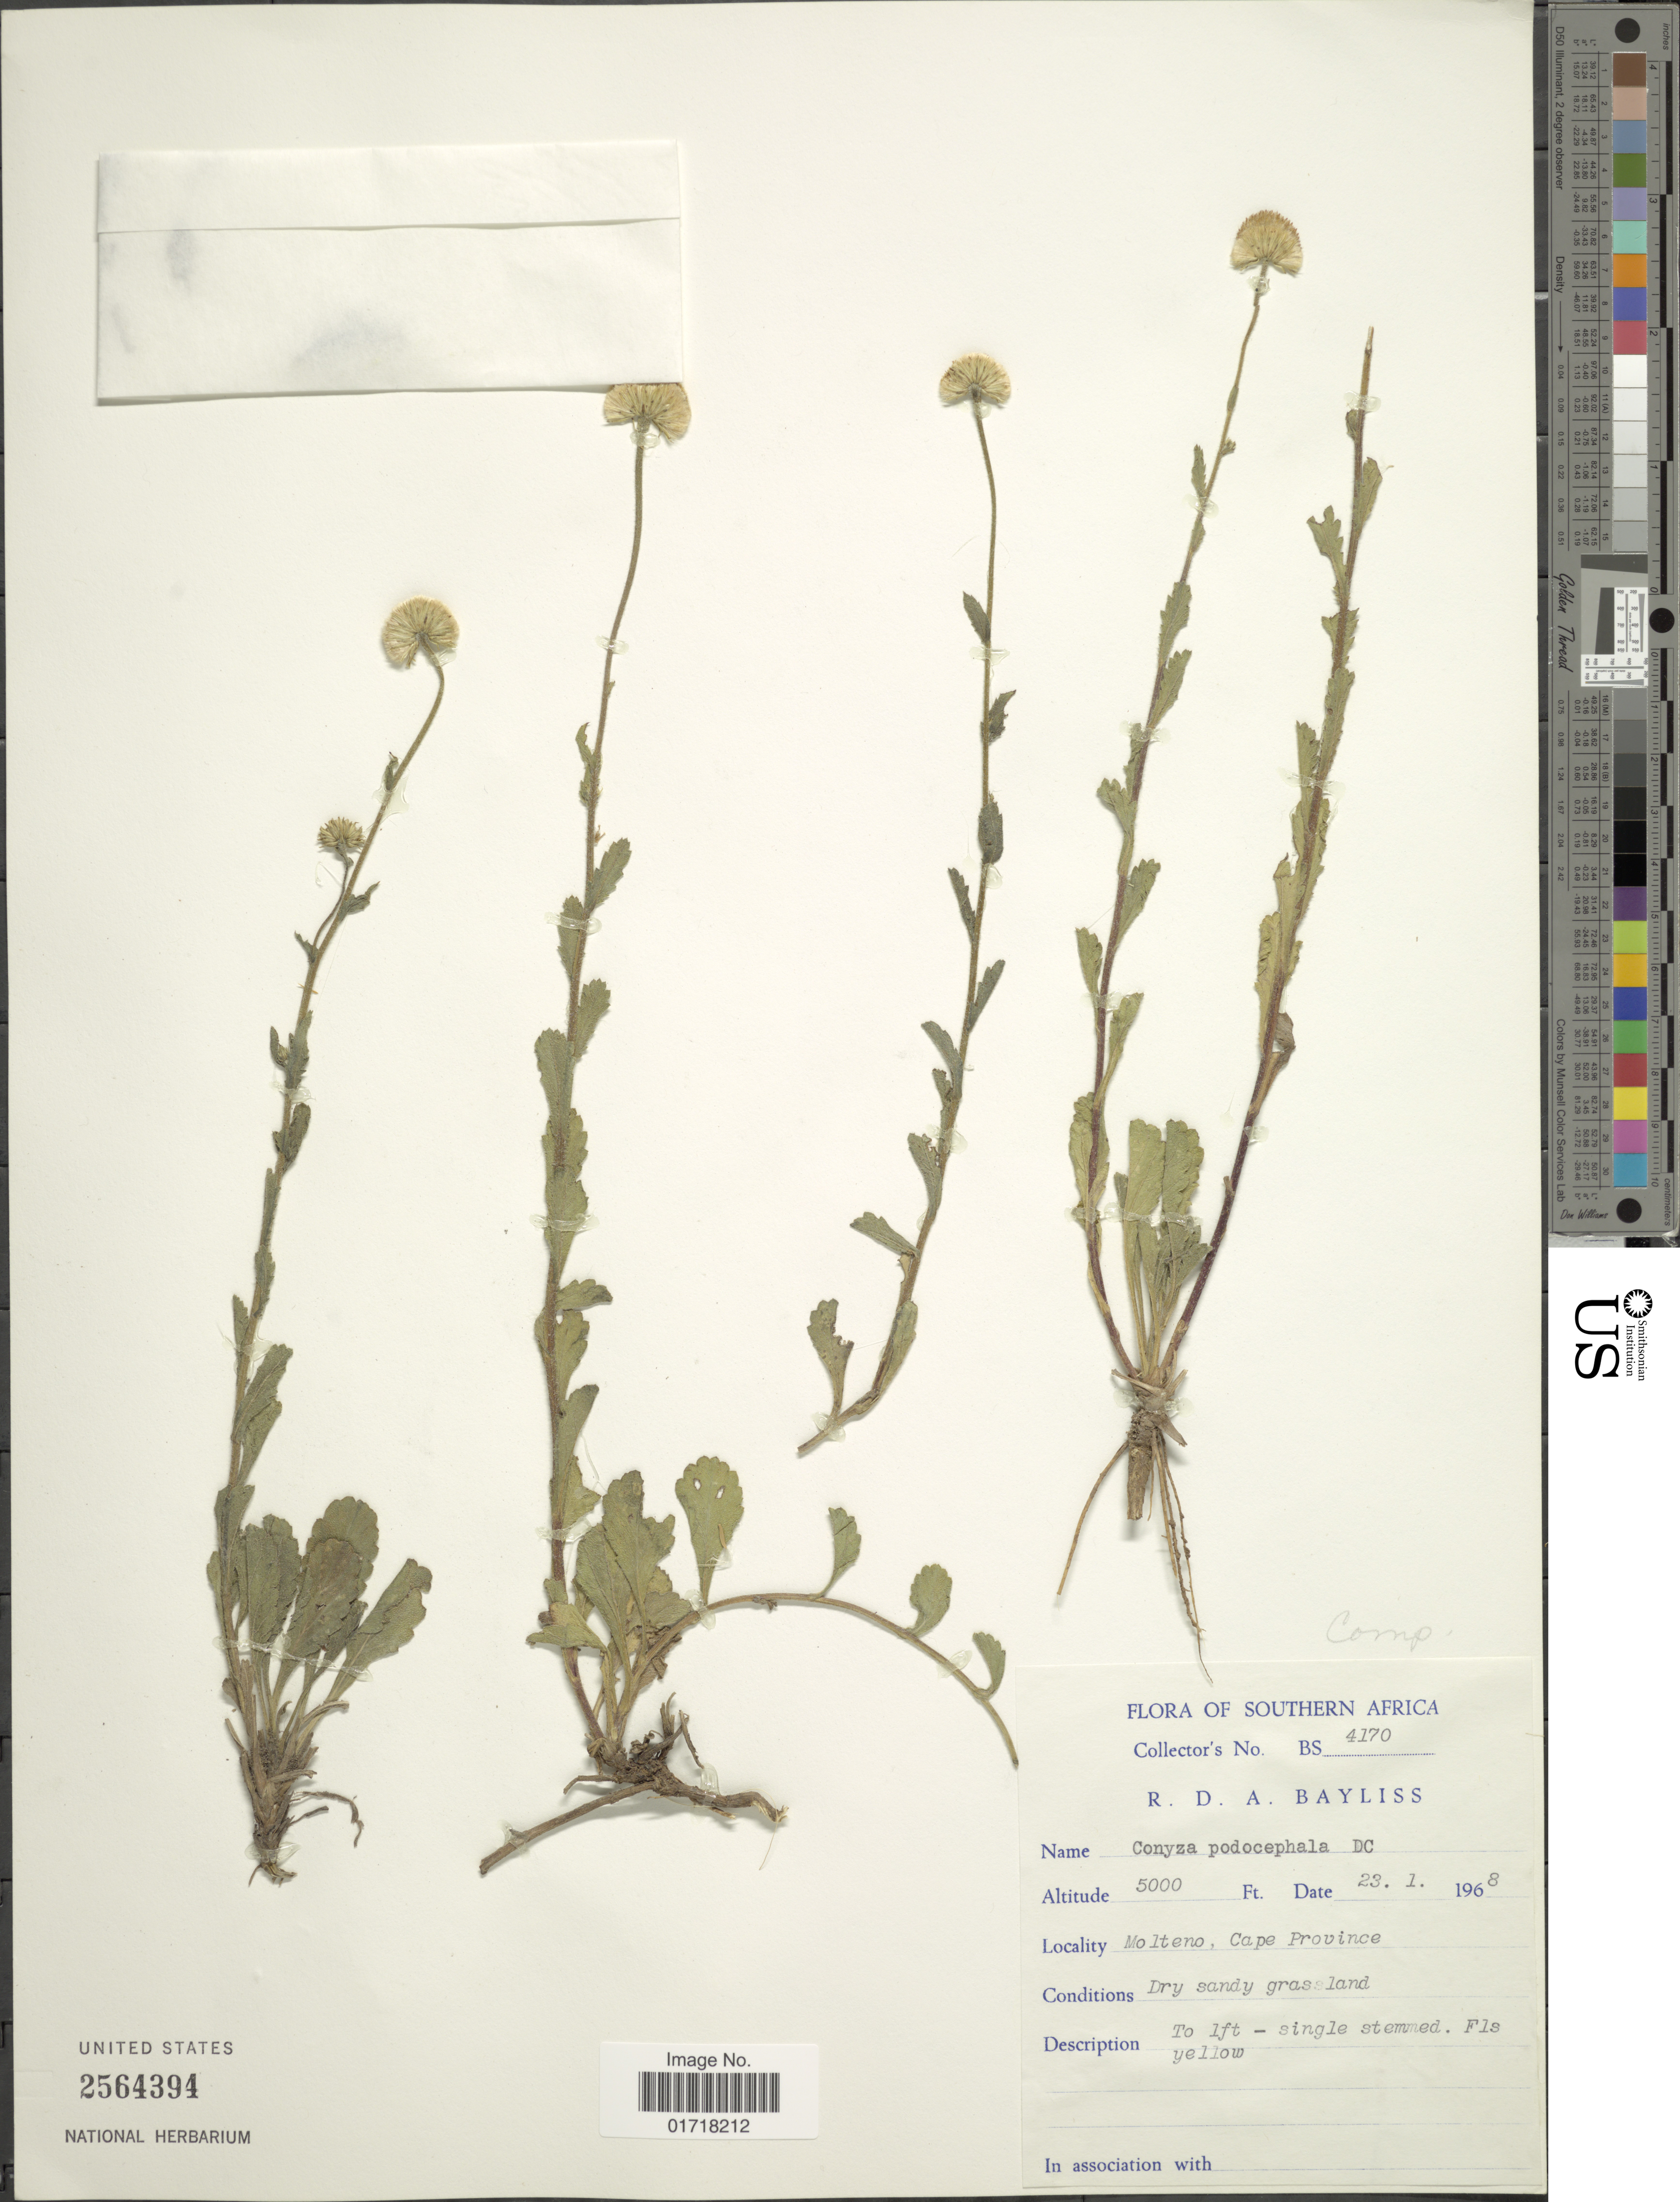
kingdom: Plantae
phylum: Tracheophyta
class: Magnoliopsida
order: Asterales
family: Asteraceae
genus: Conyza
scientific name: Conyza podocephala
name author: DC.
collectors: R. Bayliss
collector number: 4170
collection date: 1968-01-23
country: South Africa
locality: Southern Africa, Molteno, Cape Province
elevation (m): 1524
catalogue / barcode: US 2564394